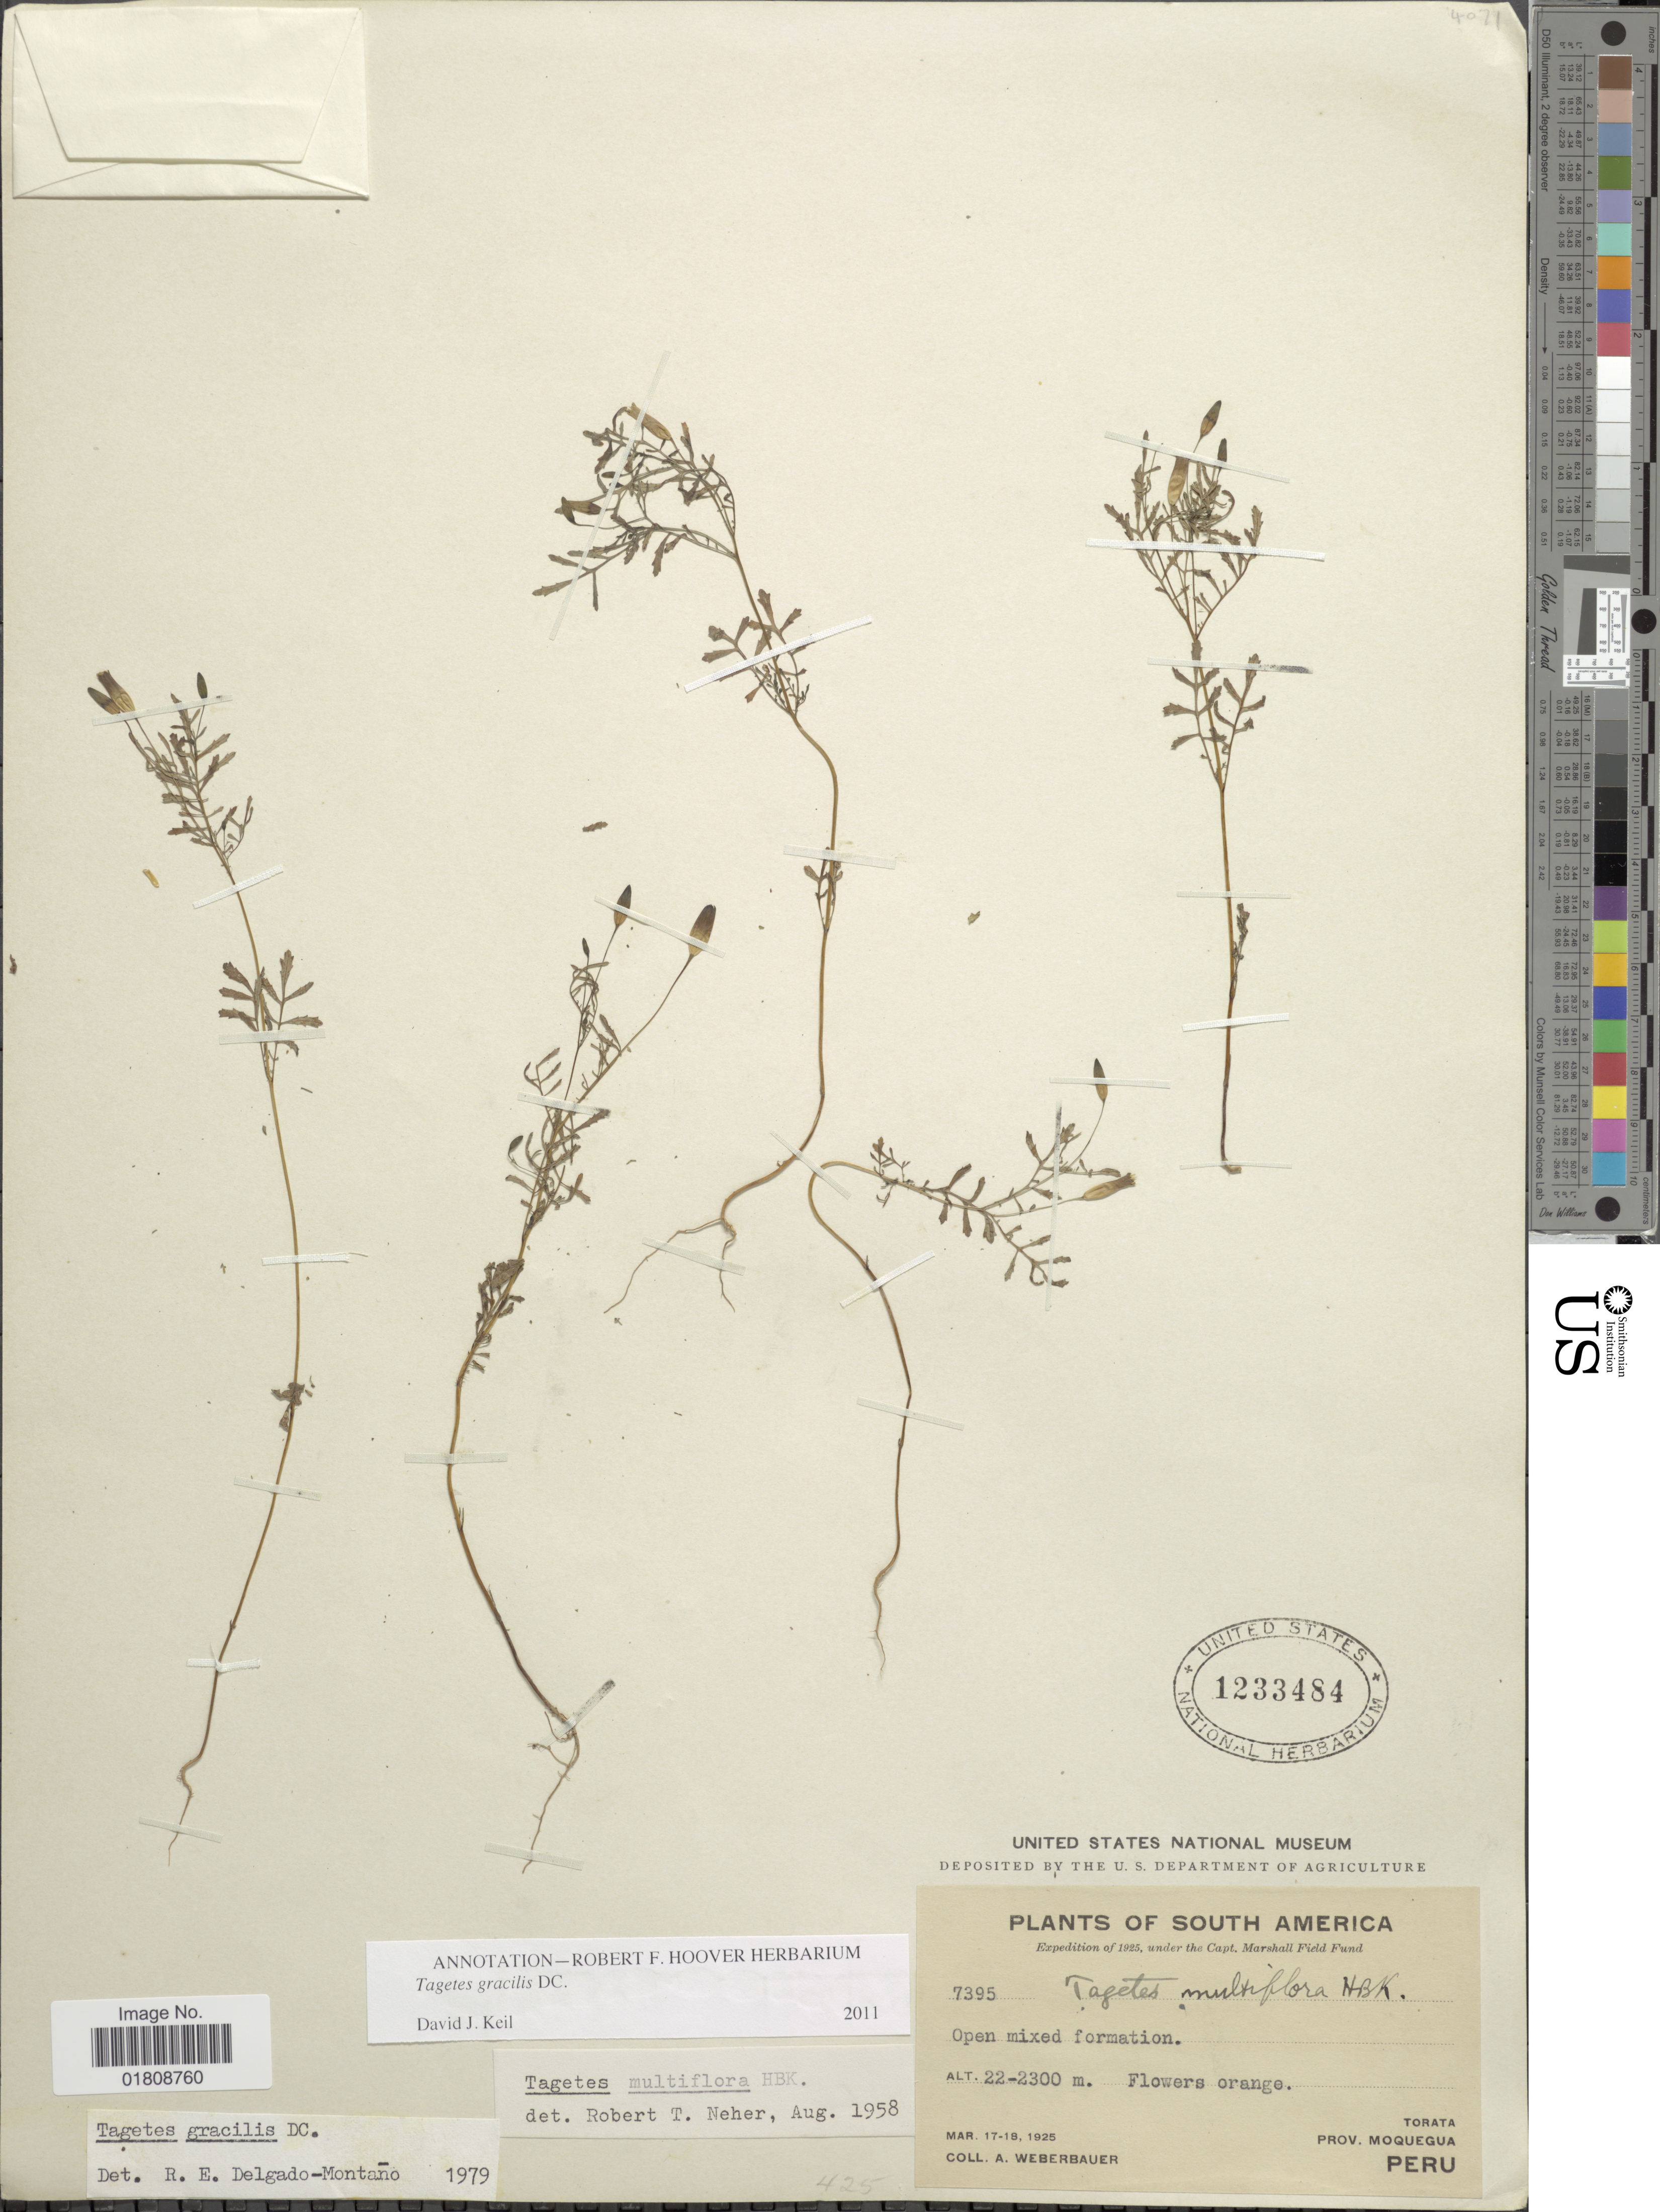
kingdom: Plantae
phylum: Tracheophyta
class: Magnoliopsida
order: Asterales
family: Asteraceae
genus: Tagetes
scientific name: Tagetes gracilis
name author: DC.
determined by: Schiavinato, Dario J.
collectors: A. Weberbauer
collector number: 7395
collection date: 1925-03-17/1925-03-18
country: Peru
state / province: Moquegua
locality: South America, Torata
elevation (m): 2200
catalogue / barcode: US 1233484